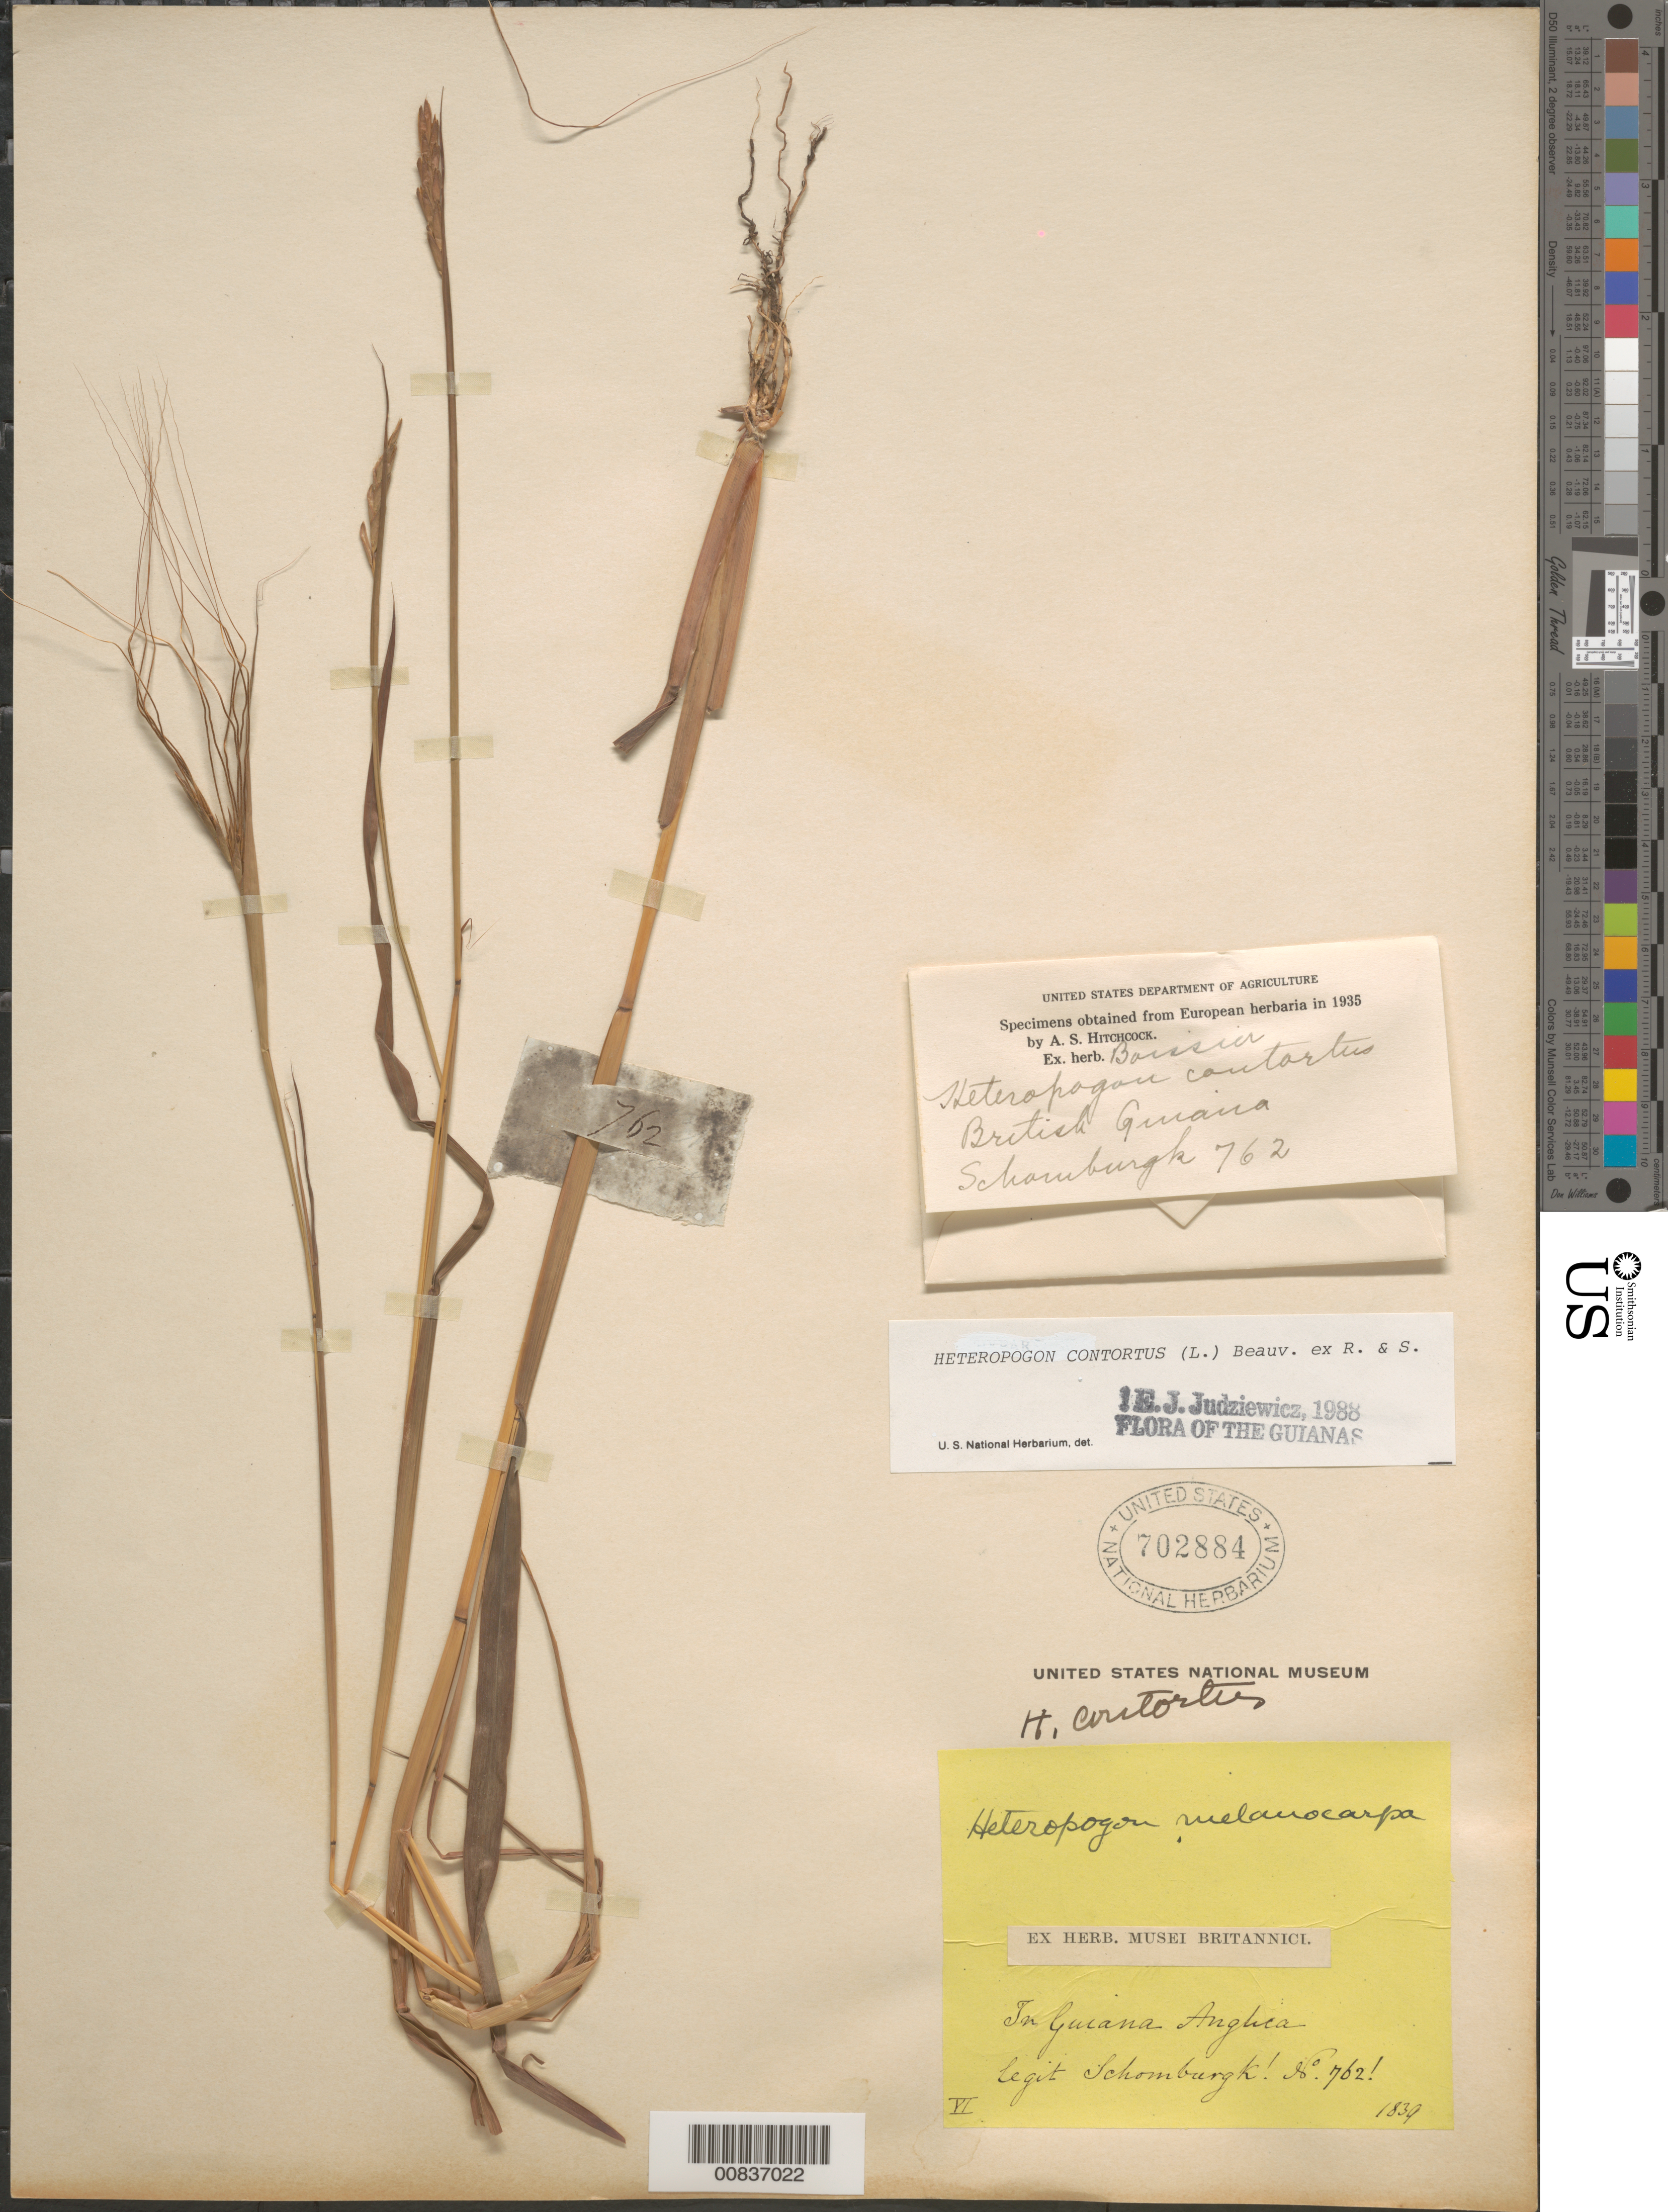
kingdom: Plantae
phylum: Tracheophyta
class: Liliopsida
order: Poales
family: Poaceae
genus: Heteropogon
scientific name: Heteropogon contortus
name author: (L.) P. Beauv. ex Roem. & Schult.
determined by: Judziewicz, E. J.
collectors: R. H. Schomburgk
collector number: I 762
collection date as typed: June 1839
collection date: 1839-06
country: Guyana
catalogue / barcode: US 702884